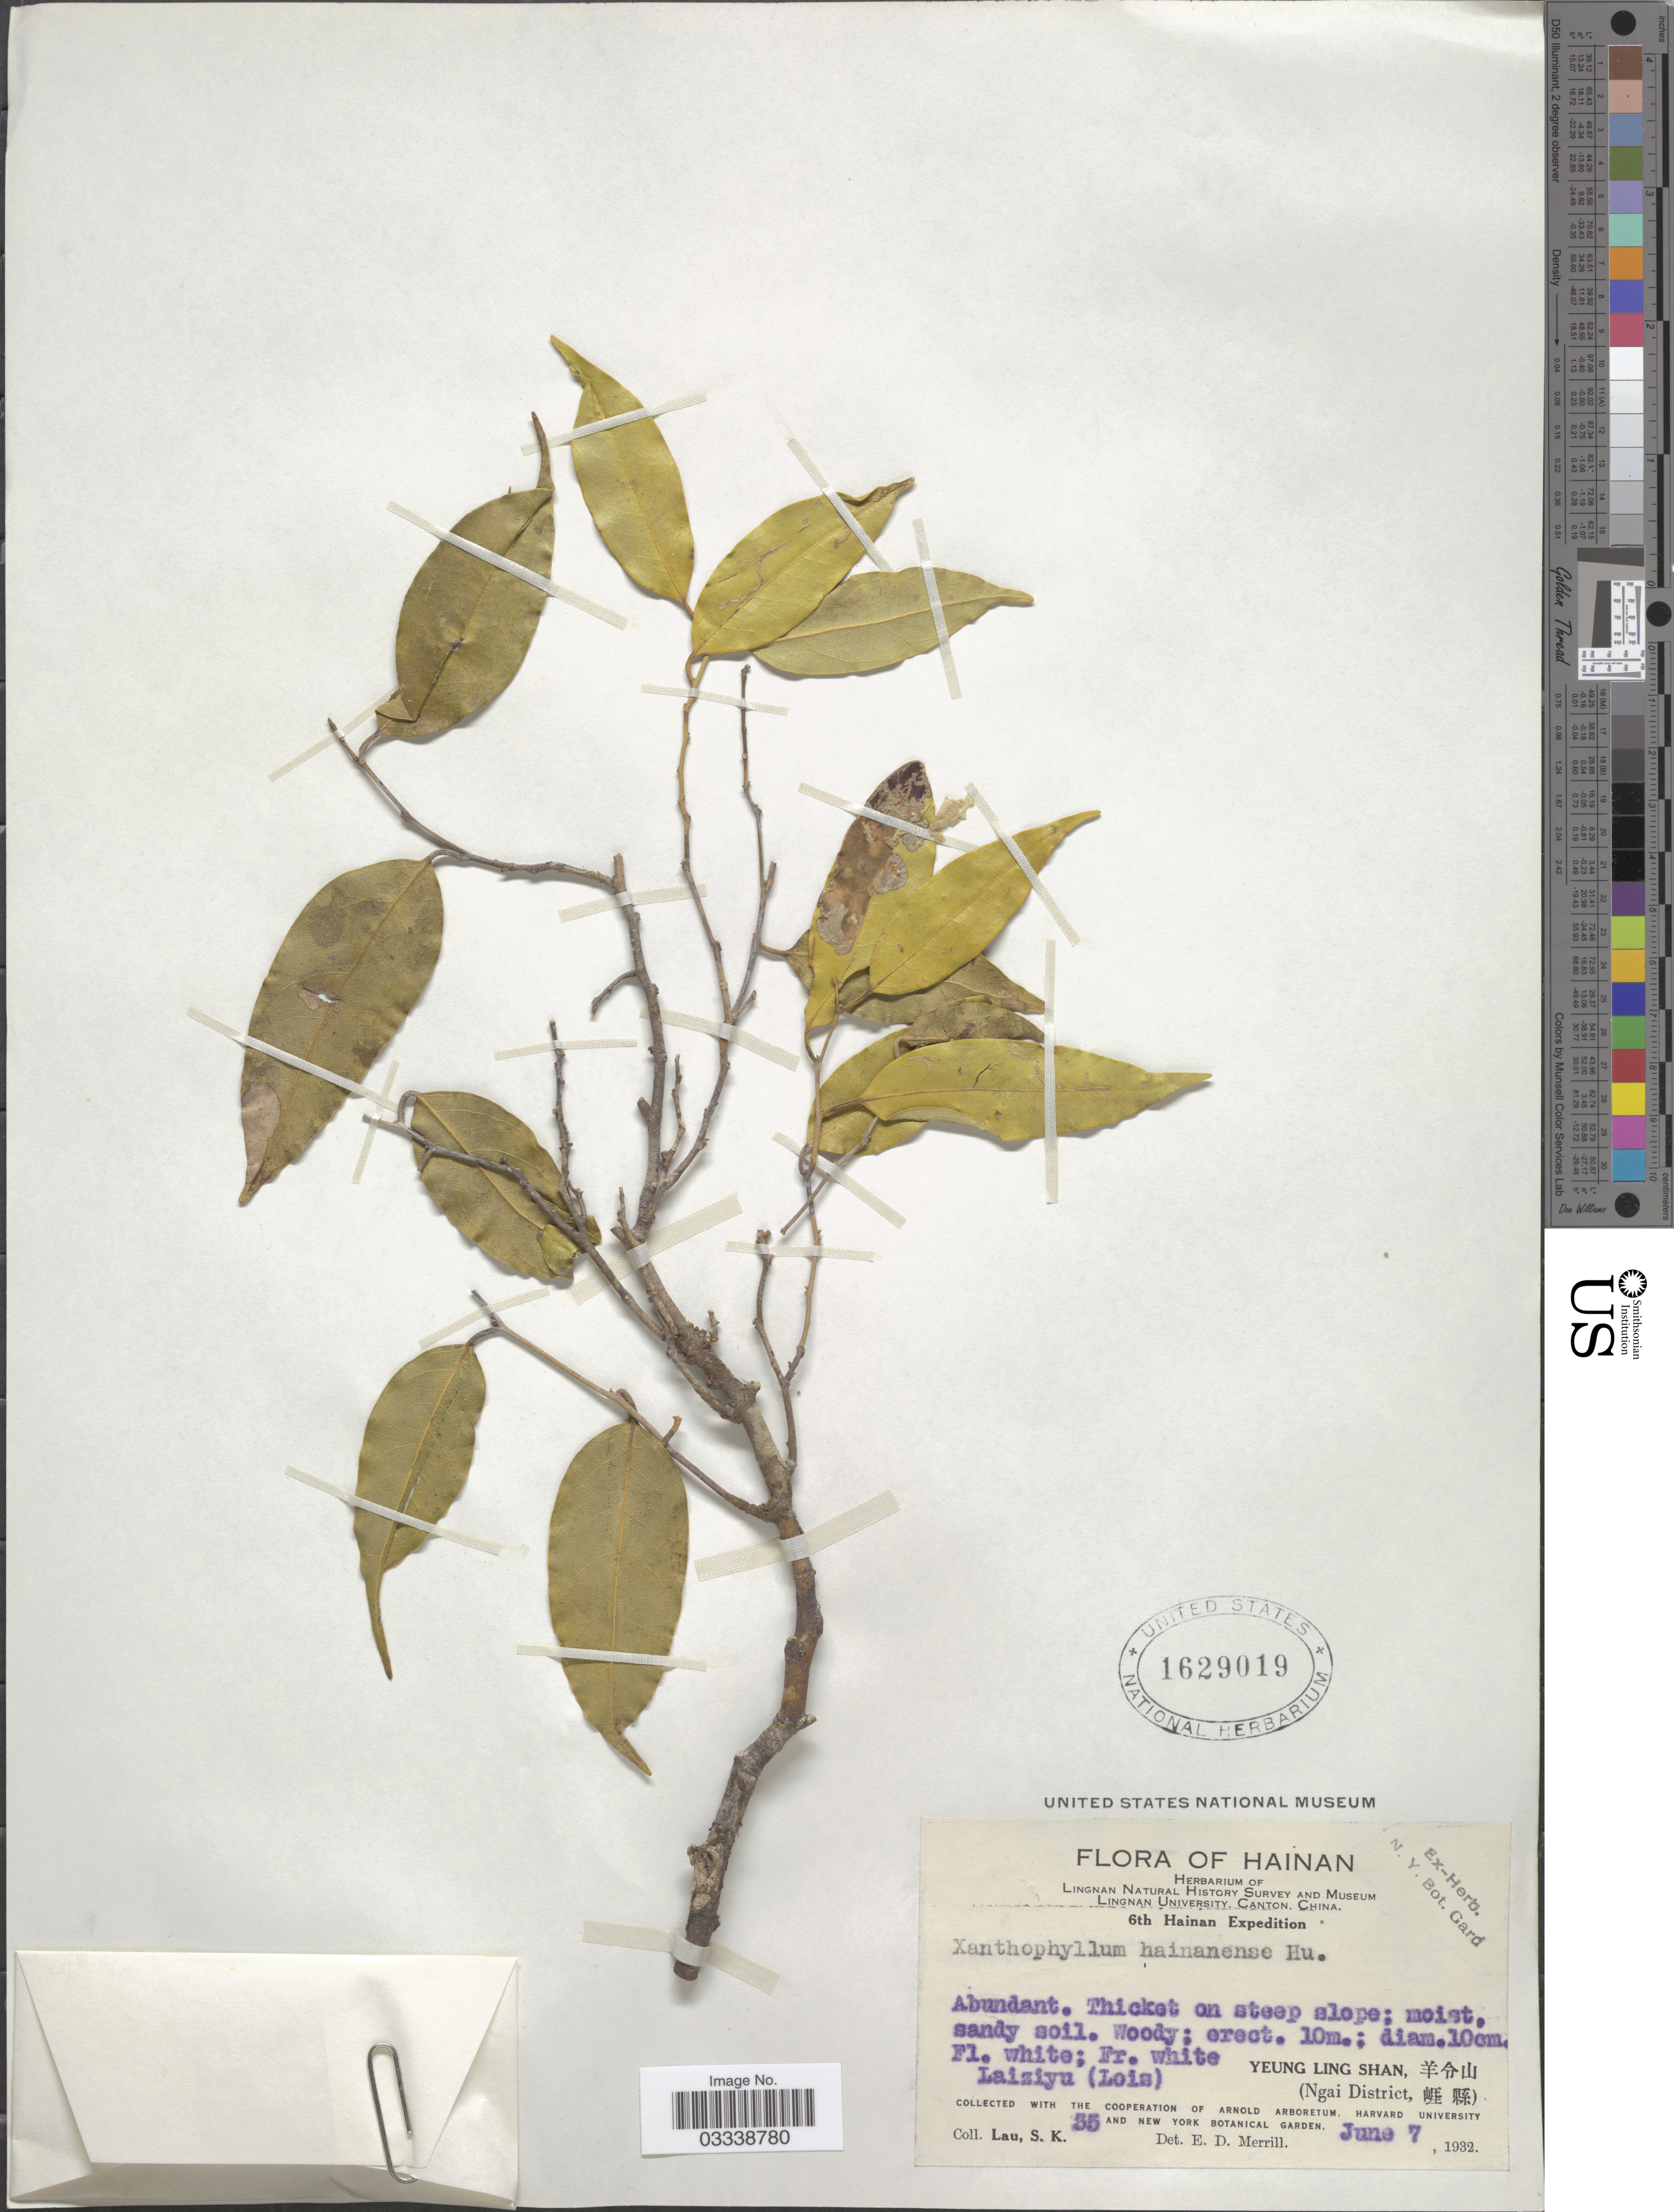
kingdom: Plantae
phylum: Tracheophyta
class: Magnoliopsida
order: Fabales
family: Polygalaceae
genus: Xanthophyllum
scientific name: Xanthophyllum hainanense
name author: Hu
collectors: S. K. Lau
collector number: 35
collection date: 1932-06-07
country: China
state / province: Hainan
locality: Yeung Ling Shan. (Ngai District).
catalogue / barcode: US 1629019